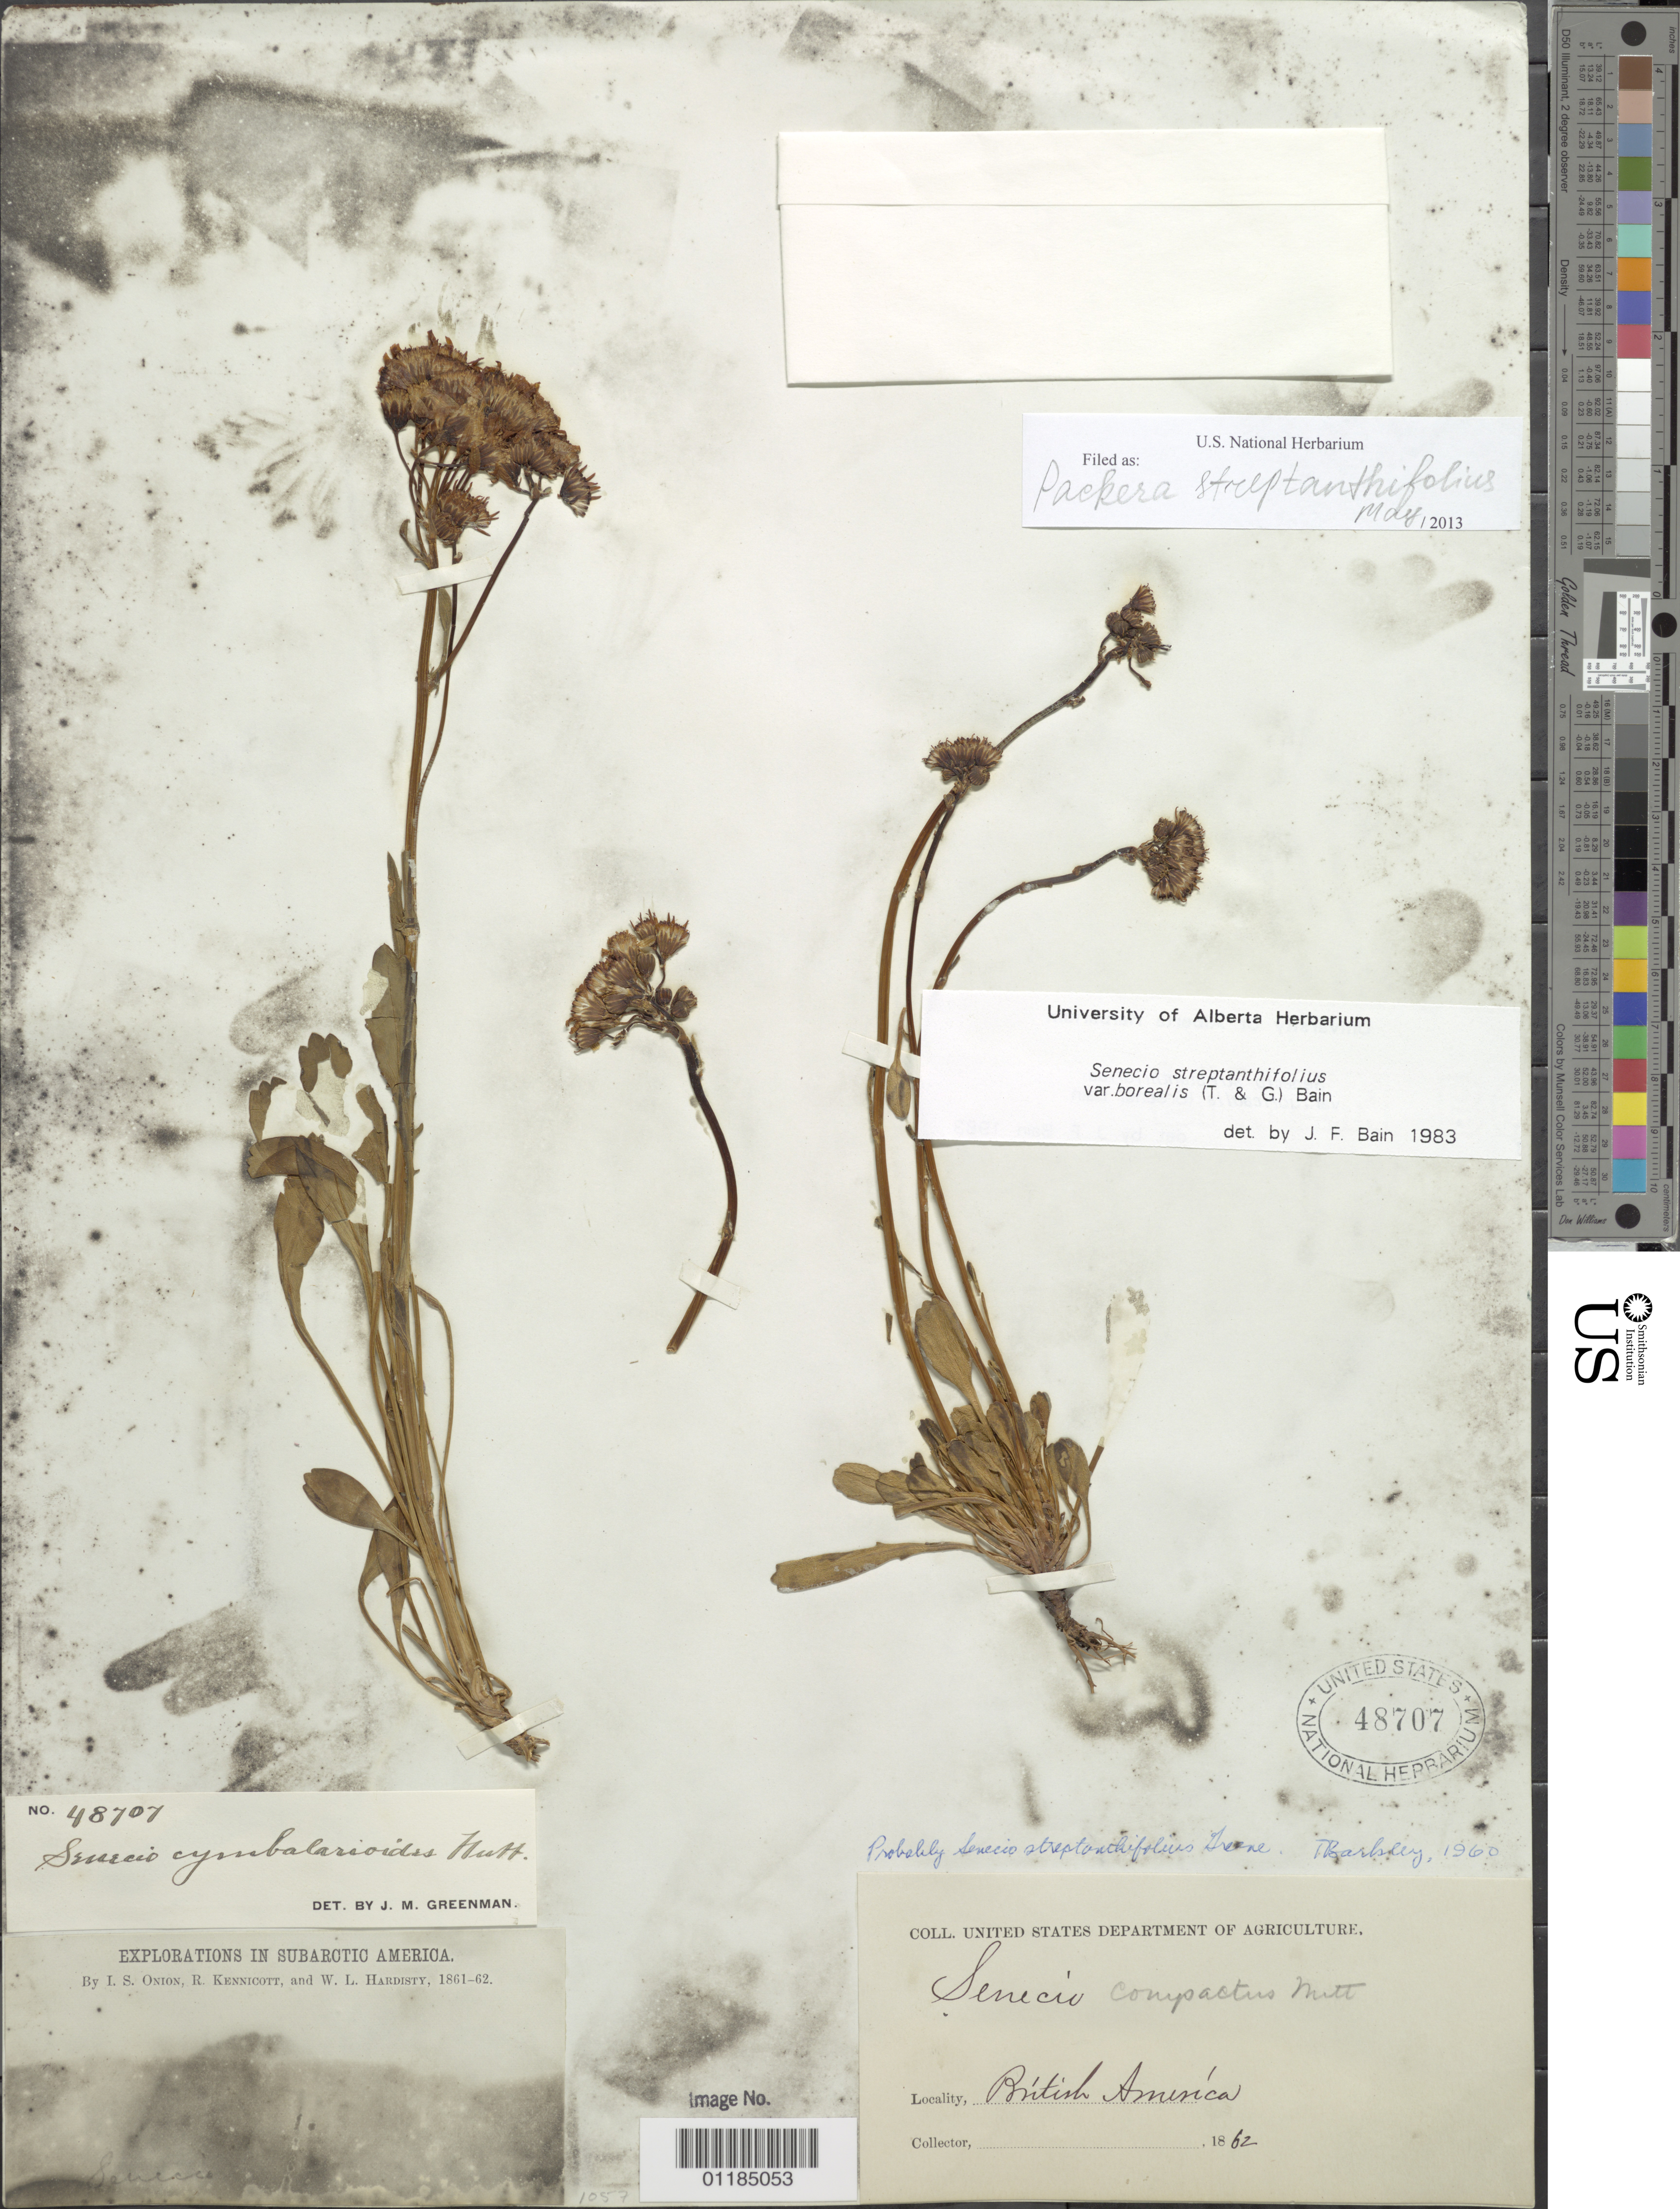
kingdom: Plantae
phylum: Tracheophyta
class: Magnoliopsida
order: Asterales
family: Asteraceae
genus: Packera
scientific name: Packera streptanthifolia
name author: (Greene) W.A. Weber & Á. Löve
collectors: I. Onion, R. Kennicott & W. Hardisty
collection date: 1861/1862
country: Canada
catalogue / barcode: US 48707